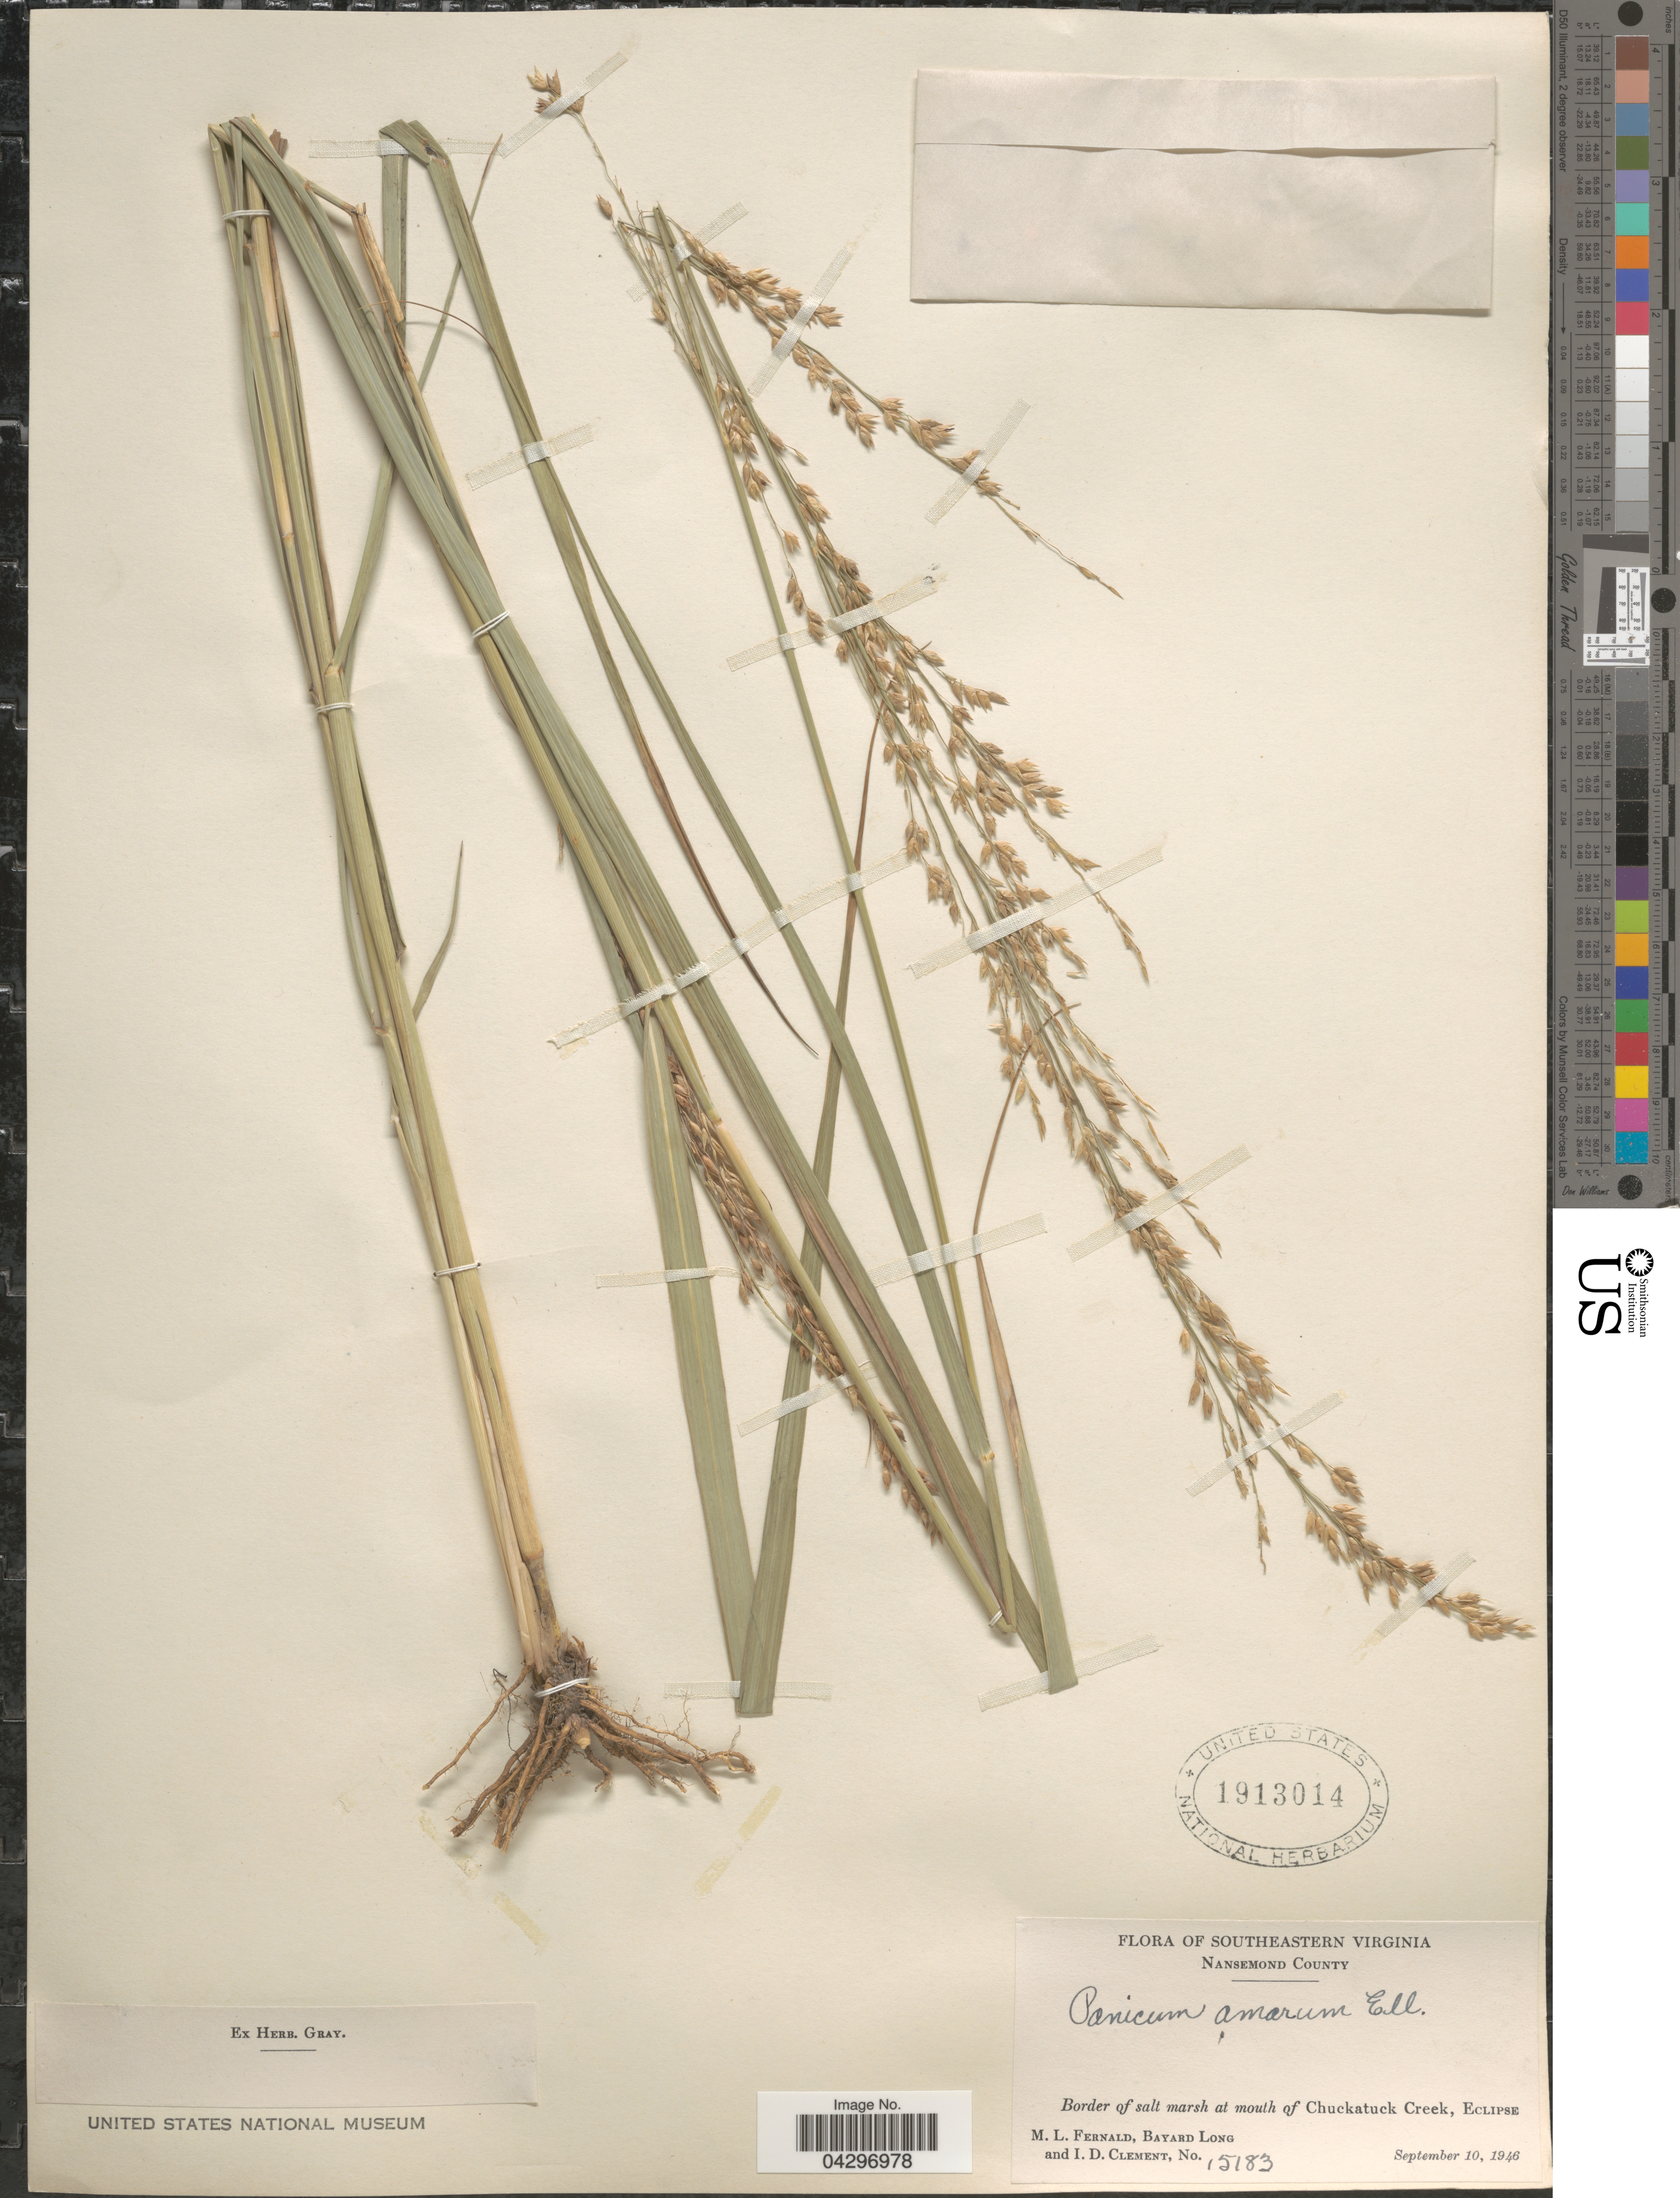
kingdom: Plantae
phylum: Tracheophyta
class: Liliopsida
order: Poales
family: Poaceae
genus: Panicum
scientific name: Panicum amarum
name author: Elliott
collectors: M. L. Fernald, B. Long & I. Clement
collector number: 15183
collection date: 1946-09-10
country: United States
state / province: Virginia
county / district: City of Suffolk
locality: Southeastern Virginia. Nansemond County. At mouth of Chuckatuck Creek, Eclipse.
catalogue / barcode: US 1913014